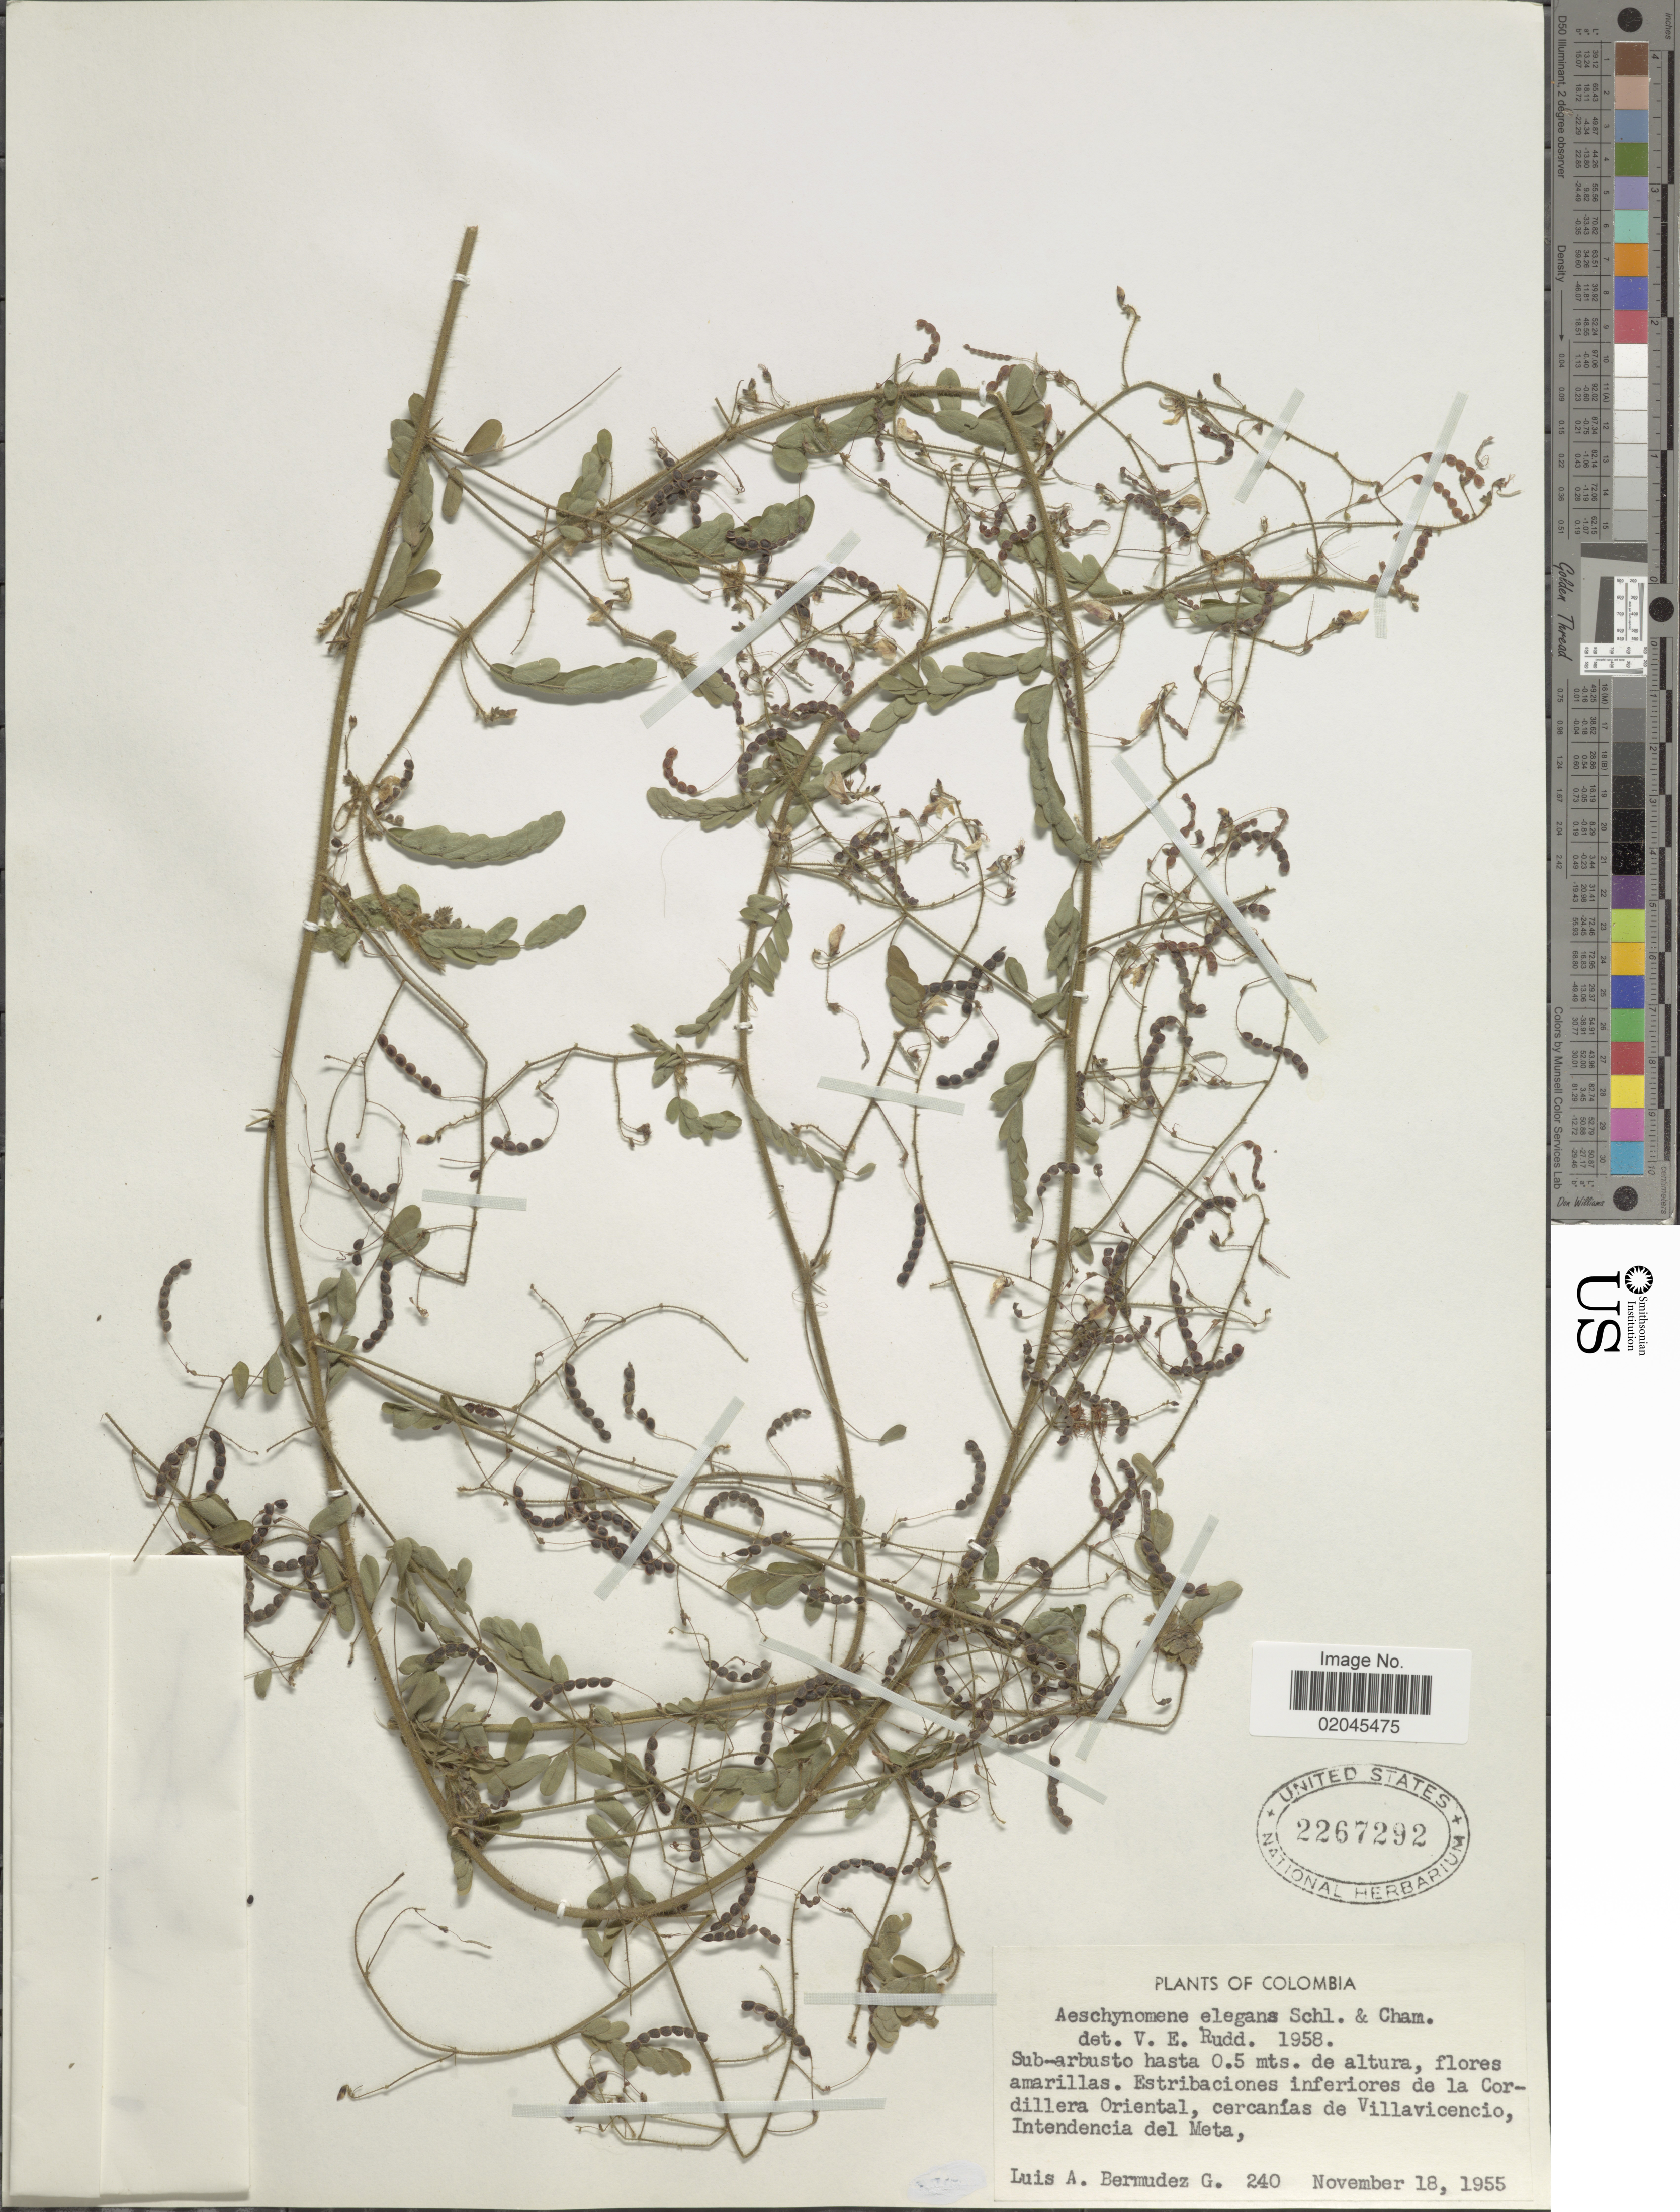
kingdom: Plantae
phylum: Tracheophyta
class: Magnoliopsida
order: Fabales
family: Fabaceae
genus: Aeschynomene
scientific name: Aeschynomene elegans var. elegans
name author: Cham. ex Schltdl.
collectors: L. Bermudez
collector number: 240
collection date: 1955-11-18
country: Colombia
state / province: Meta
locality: Estribaciones, inferiores de la Cordillera Oriental, cercanias de Villavicencio, Intendencia del Meta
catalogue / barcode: US 2267292